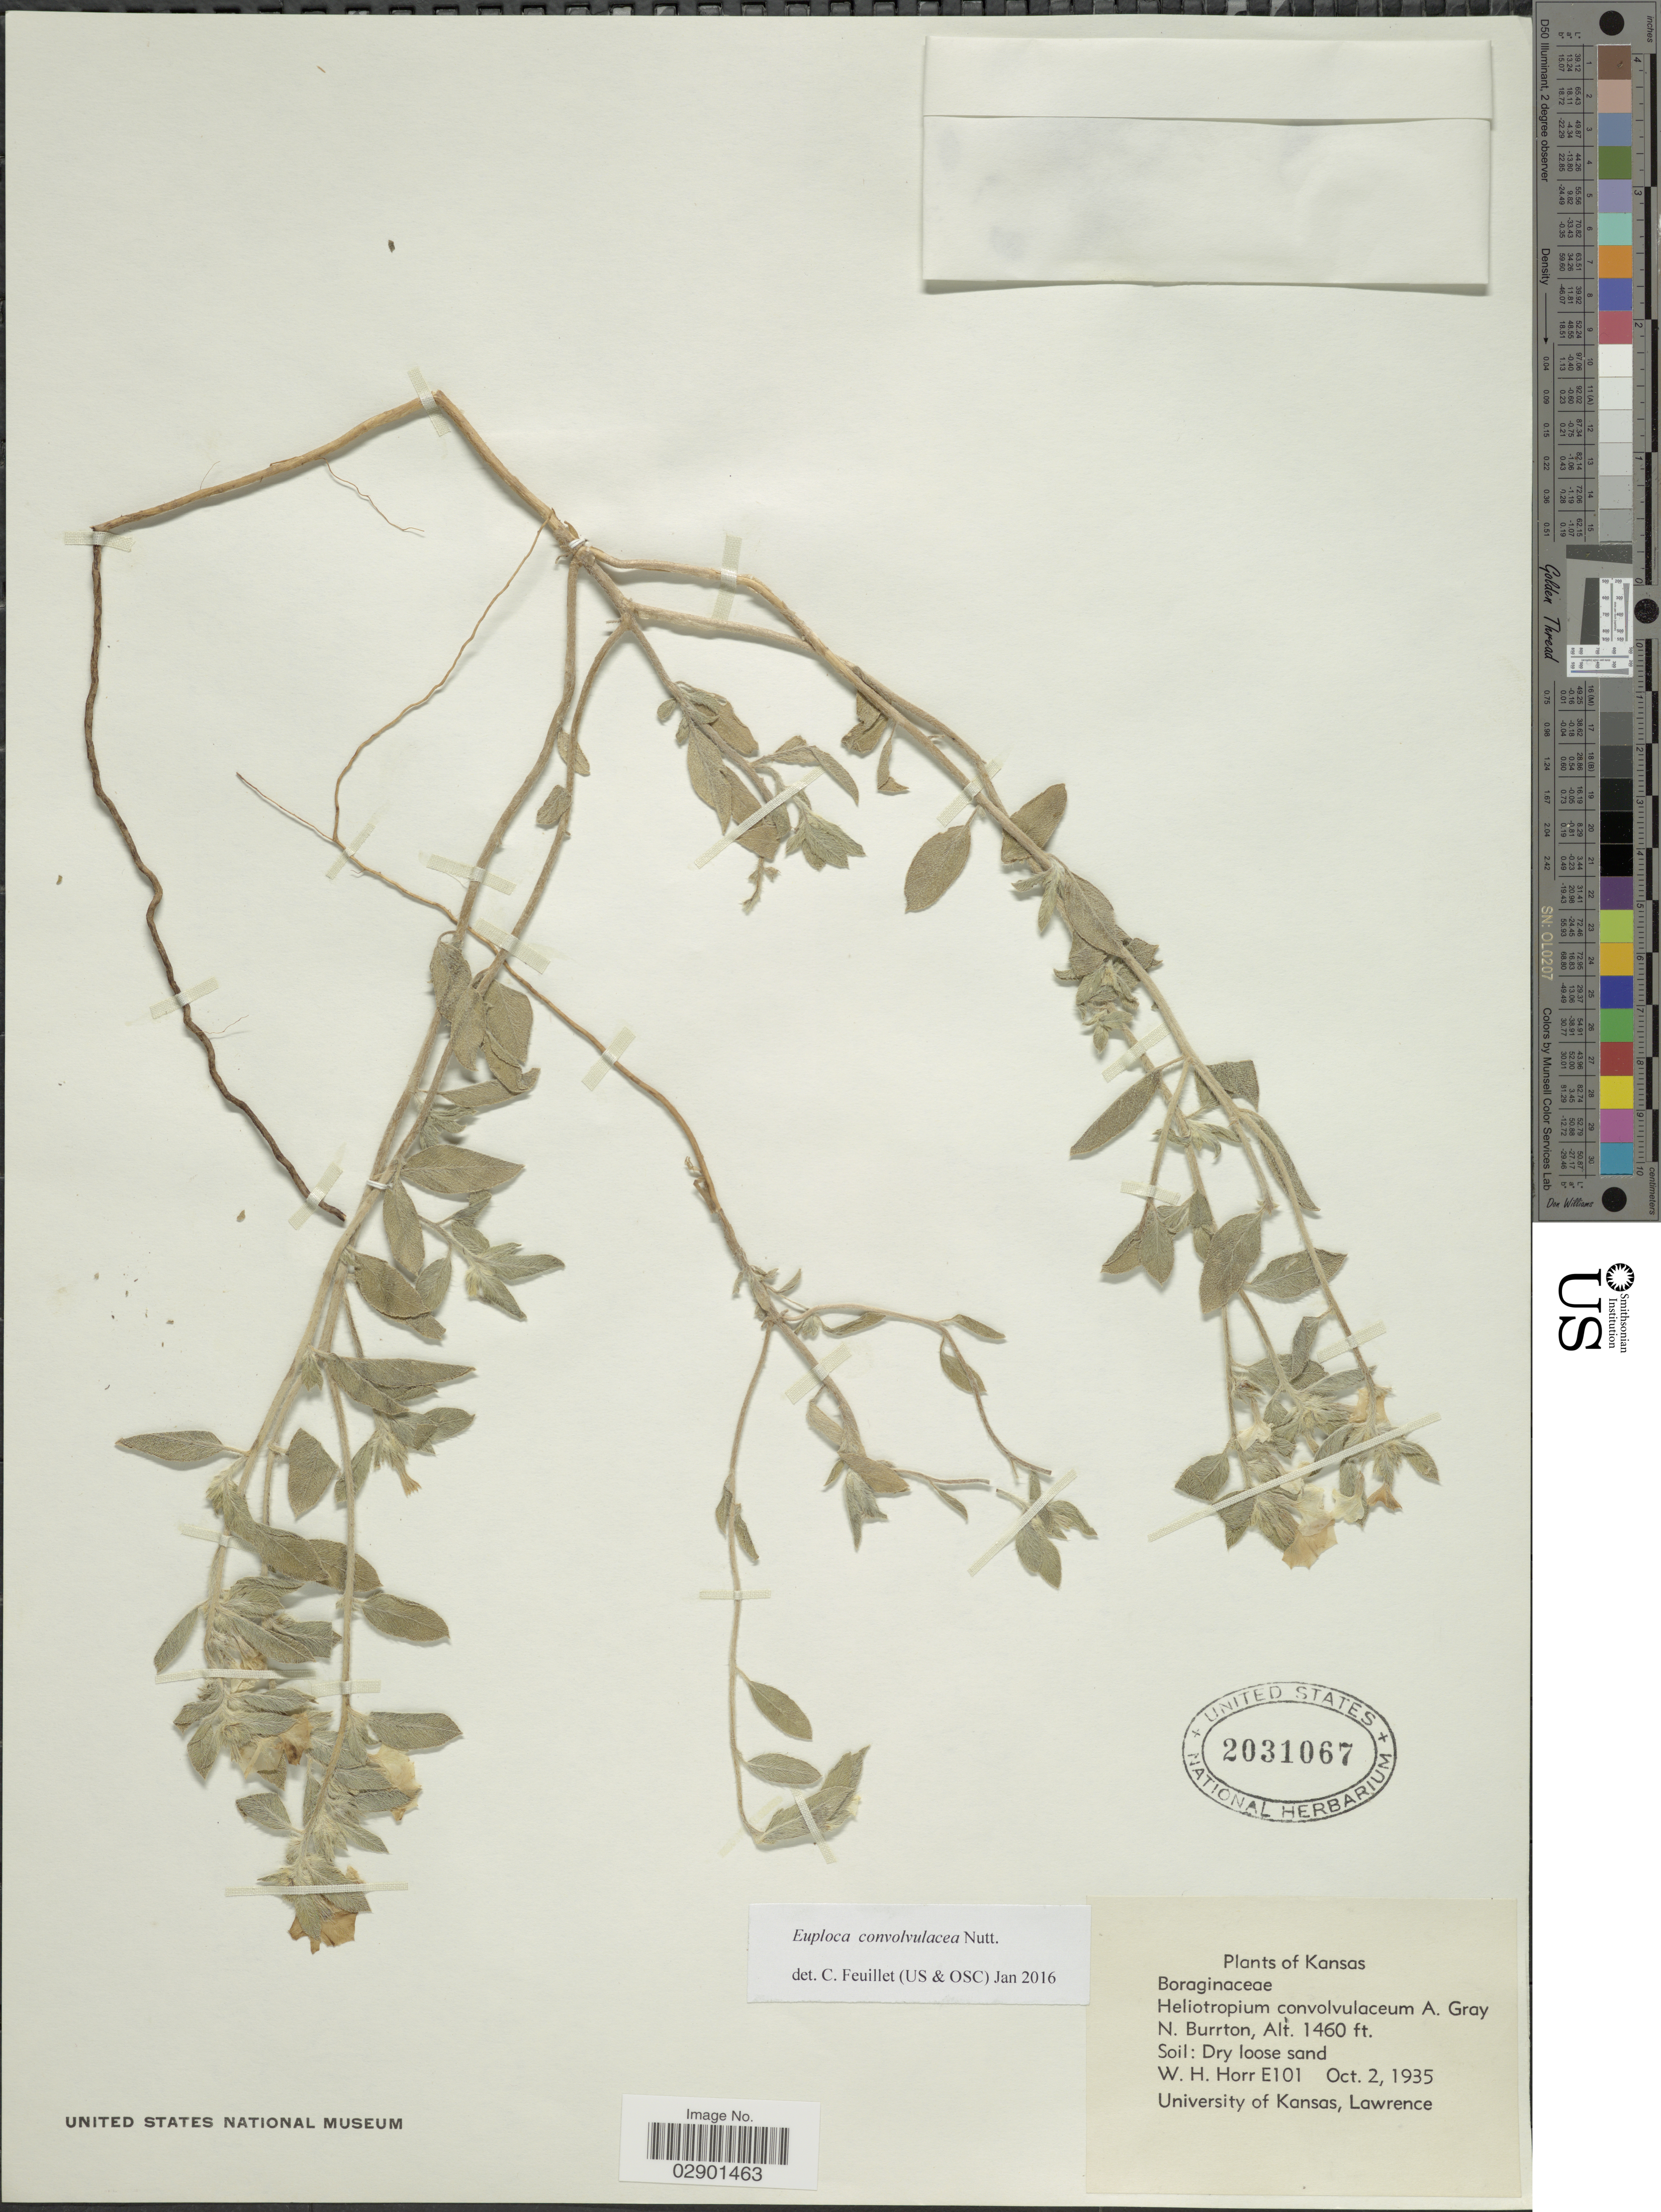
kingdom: Plantae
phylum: Tracheophyta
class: Magnoliopsida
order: Boraginales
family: Heliotropiaceae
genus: Euploca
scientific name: Euploca convolvulacea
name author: Nutt.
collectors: W. H. Horr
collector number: E101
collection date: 1935-10-02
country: United States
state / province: Kansas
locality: N. Burrton.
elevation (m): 445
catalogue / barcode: US 2031067